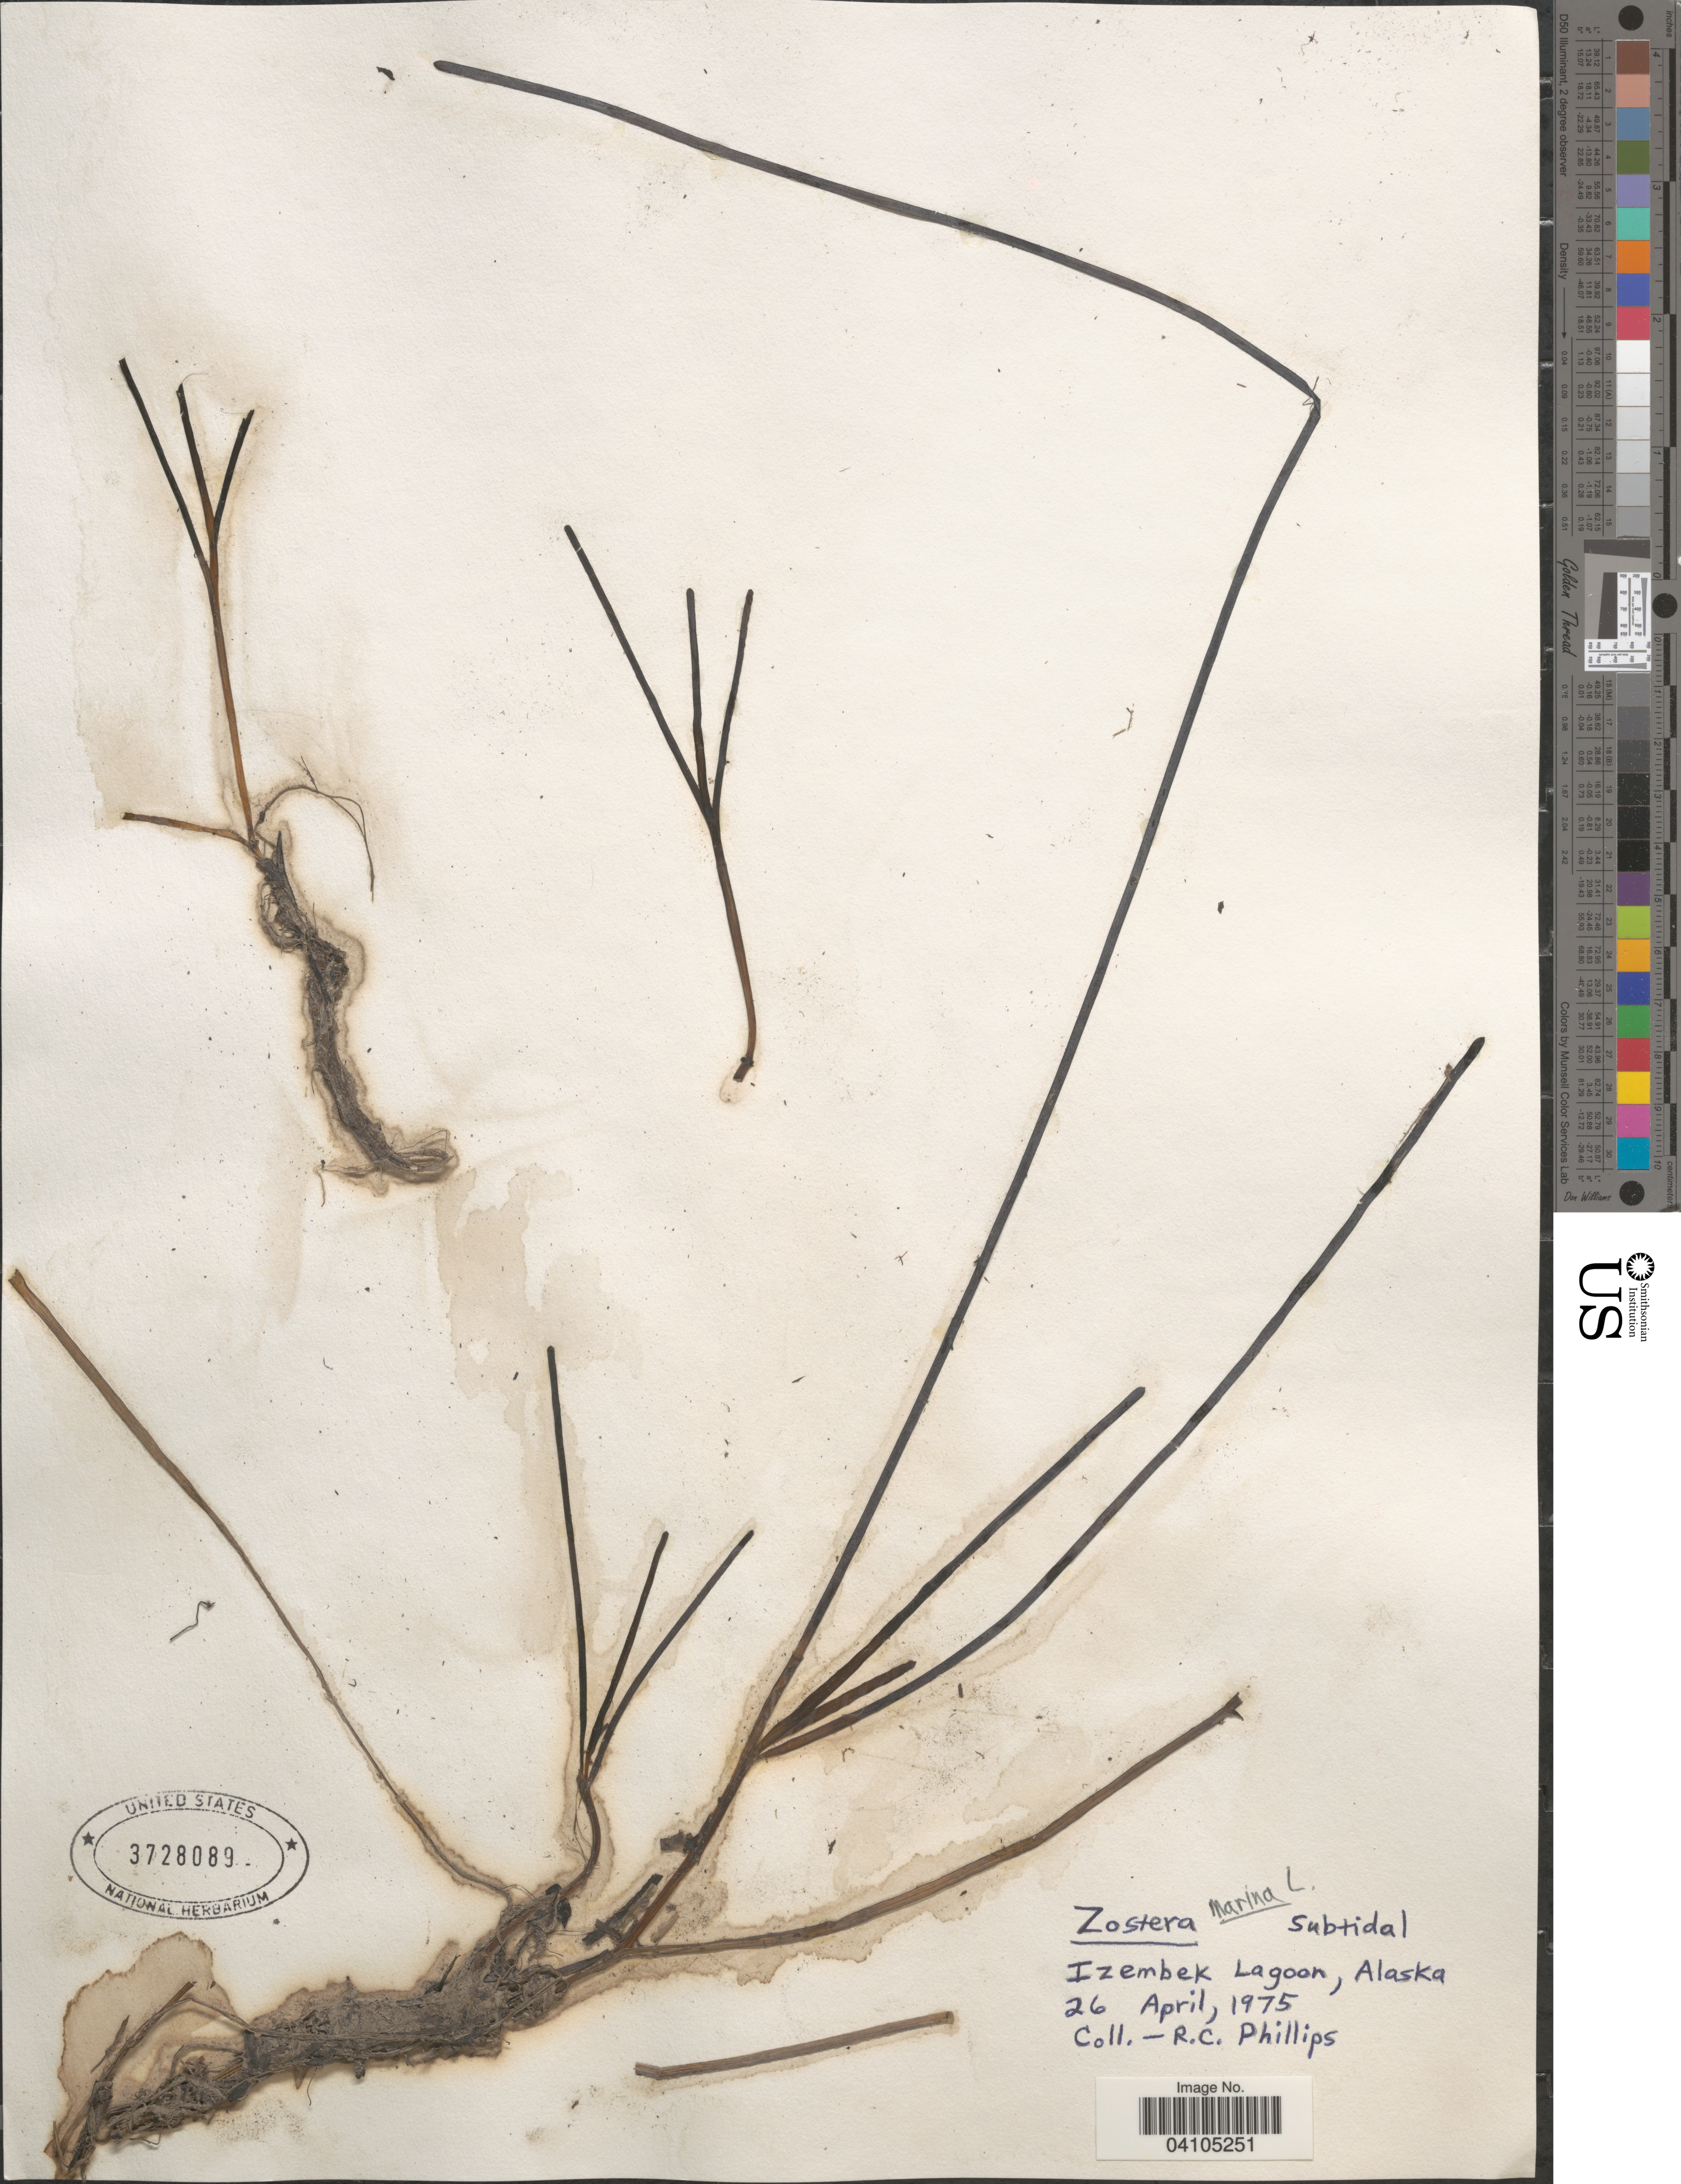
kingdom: Plantae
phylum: Tracheophyta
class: Liliopsida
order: Alismatales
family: Zosteraceae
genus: Zostera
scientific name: Zostera marina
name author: L.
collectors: R. C. Phillips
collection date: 1975-04-26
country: United States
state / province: Alaska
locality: Izembek Lagoon.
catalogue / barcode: US 3728089